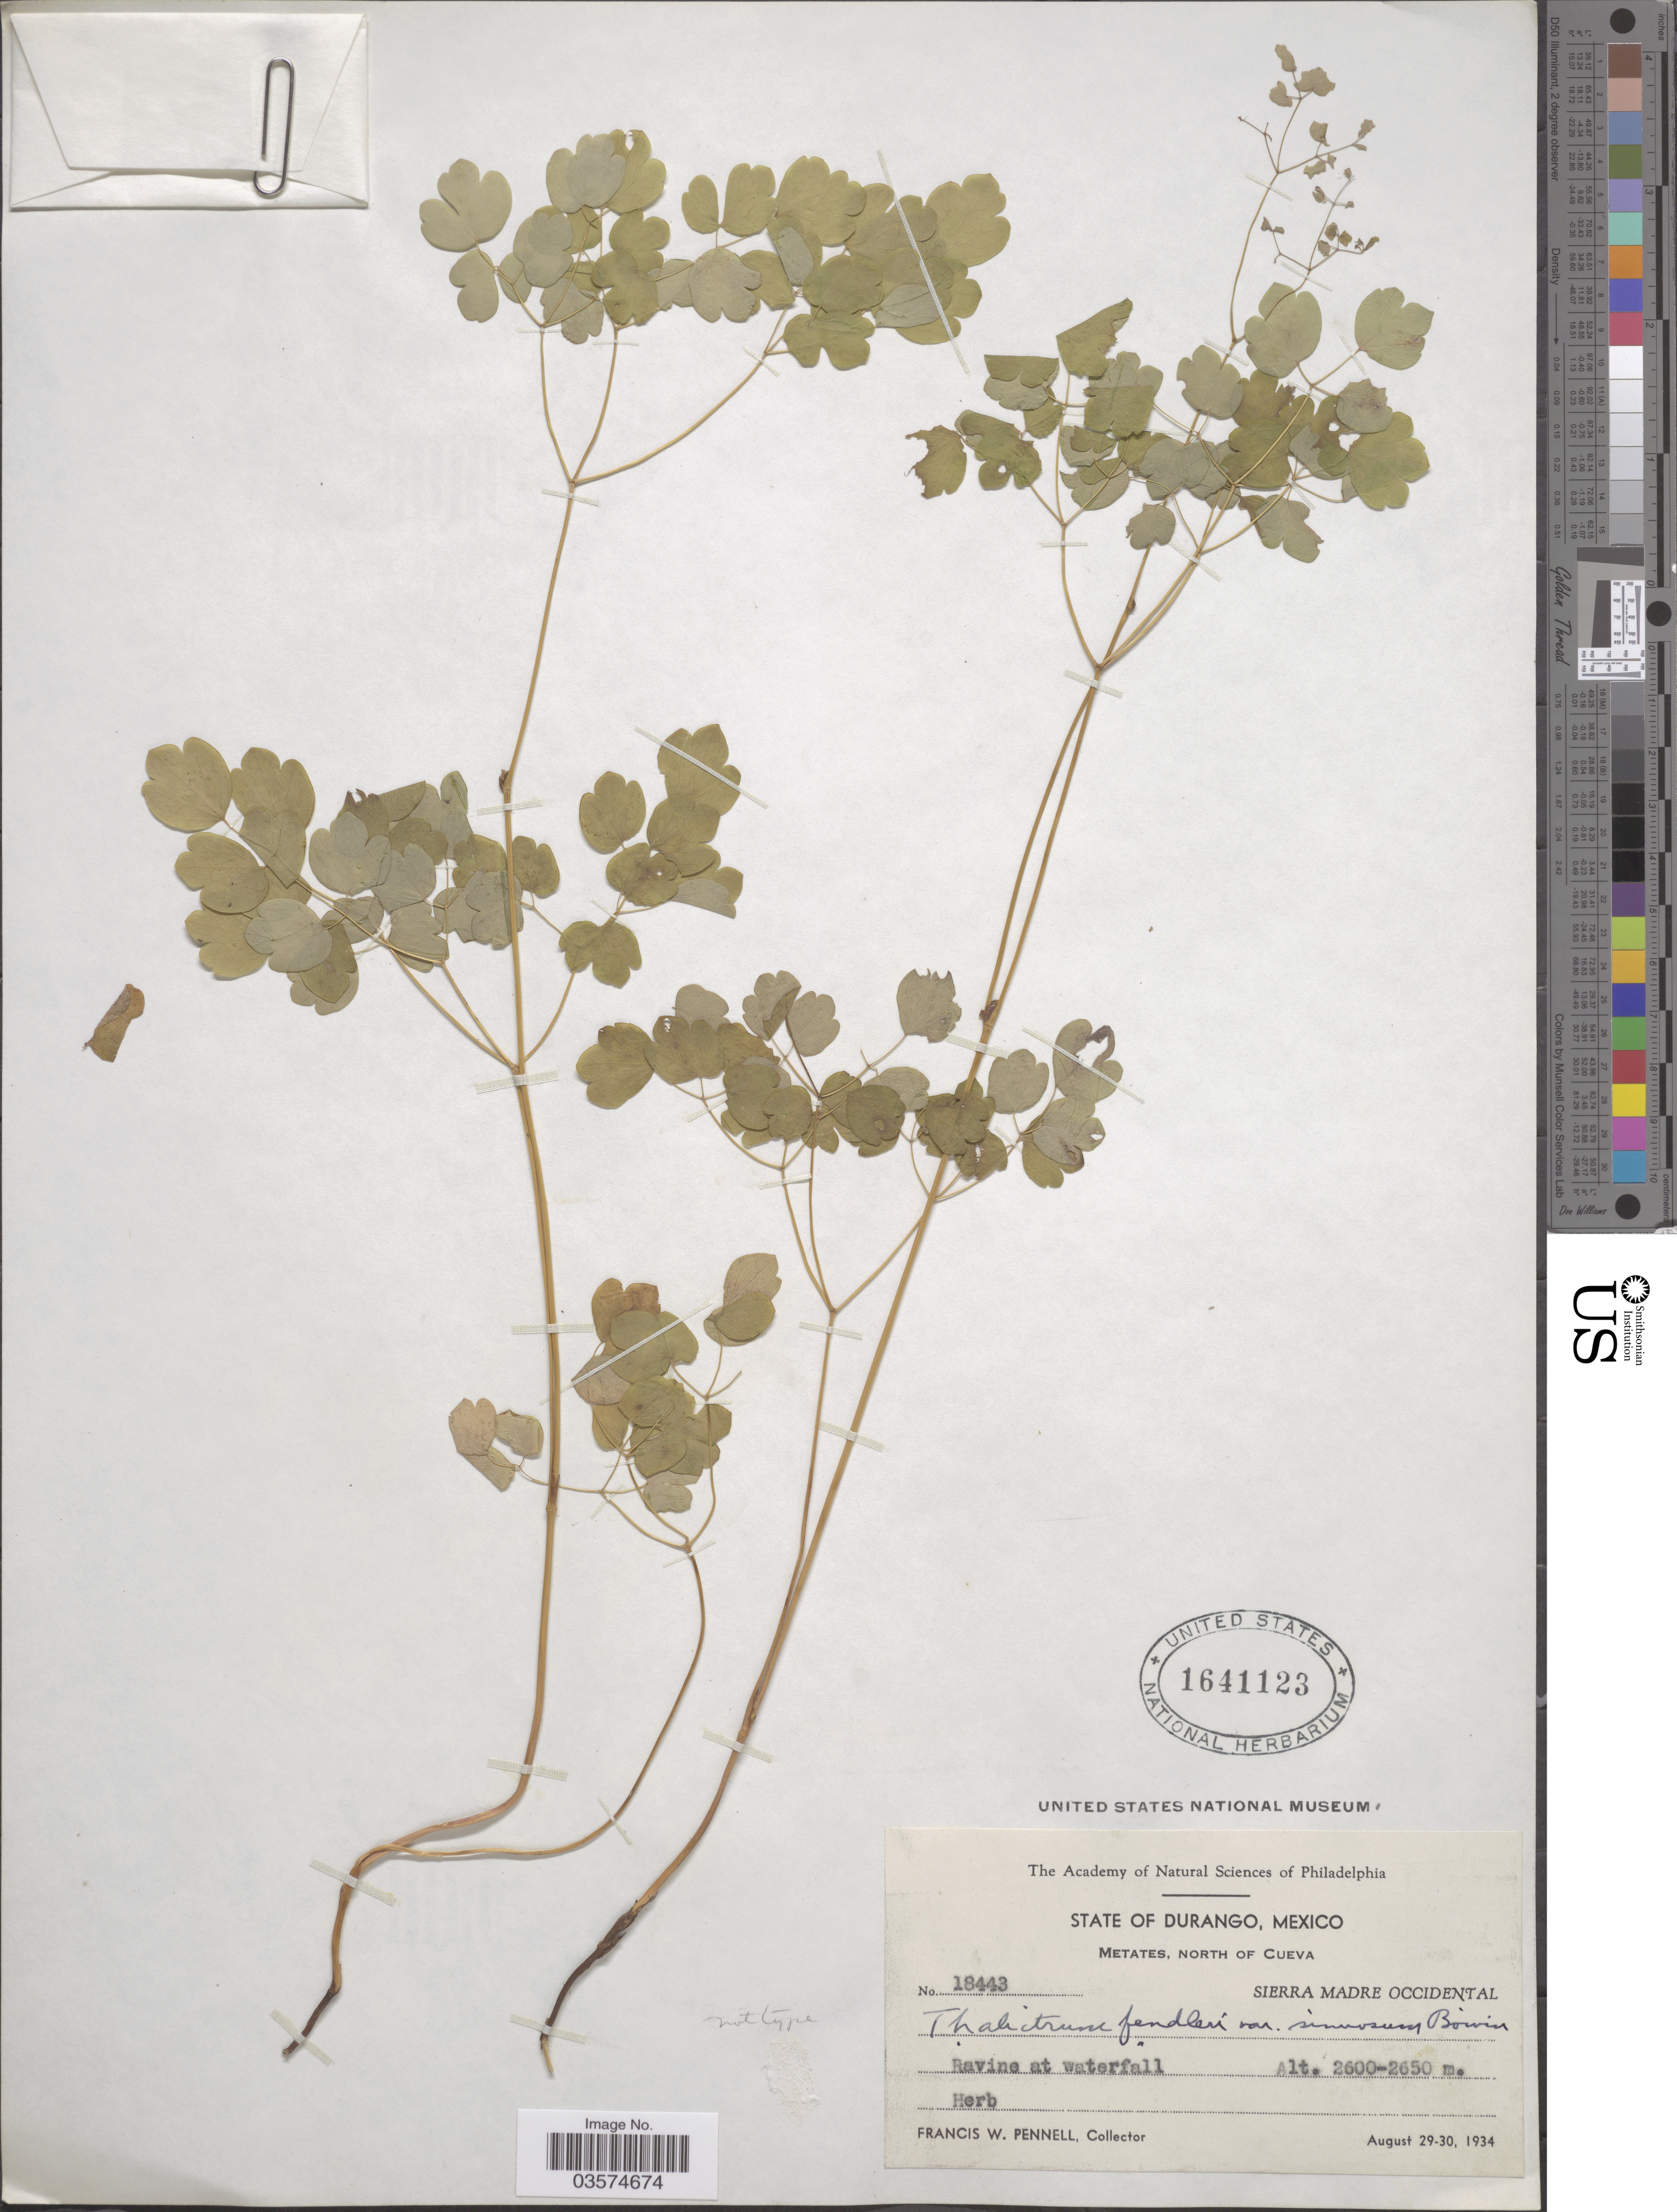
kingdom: Plantae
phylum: Tracheophyta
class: Magnoliopsida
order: Ranunculales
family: Ranunculaceae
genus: Thalictrum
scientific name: Thalictrum fendleri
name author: Engelm. ex A. Gray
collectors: F. W. Pennell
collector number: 18443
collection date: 1924-08-29/1934-08-30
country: Mexico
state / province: Durango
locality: Metates, North of Cueva. Sierra Madre Occidental. Ravine at waterfall.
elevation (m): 2600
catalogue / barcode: US 1641123